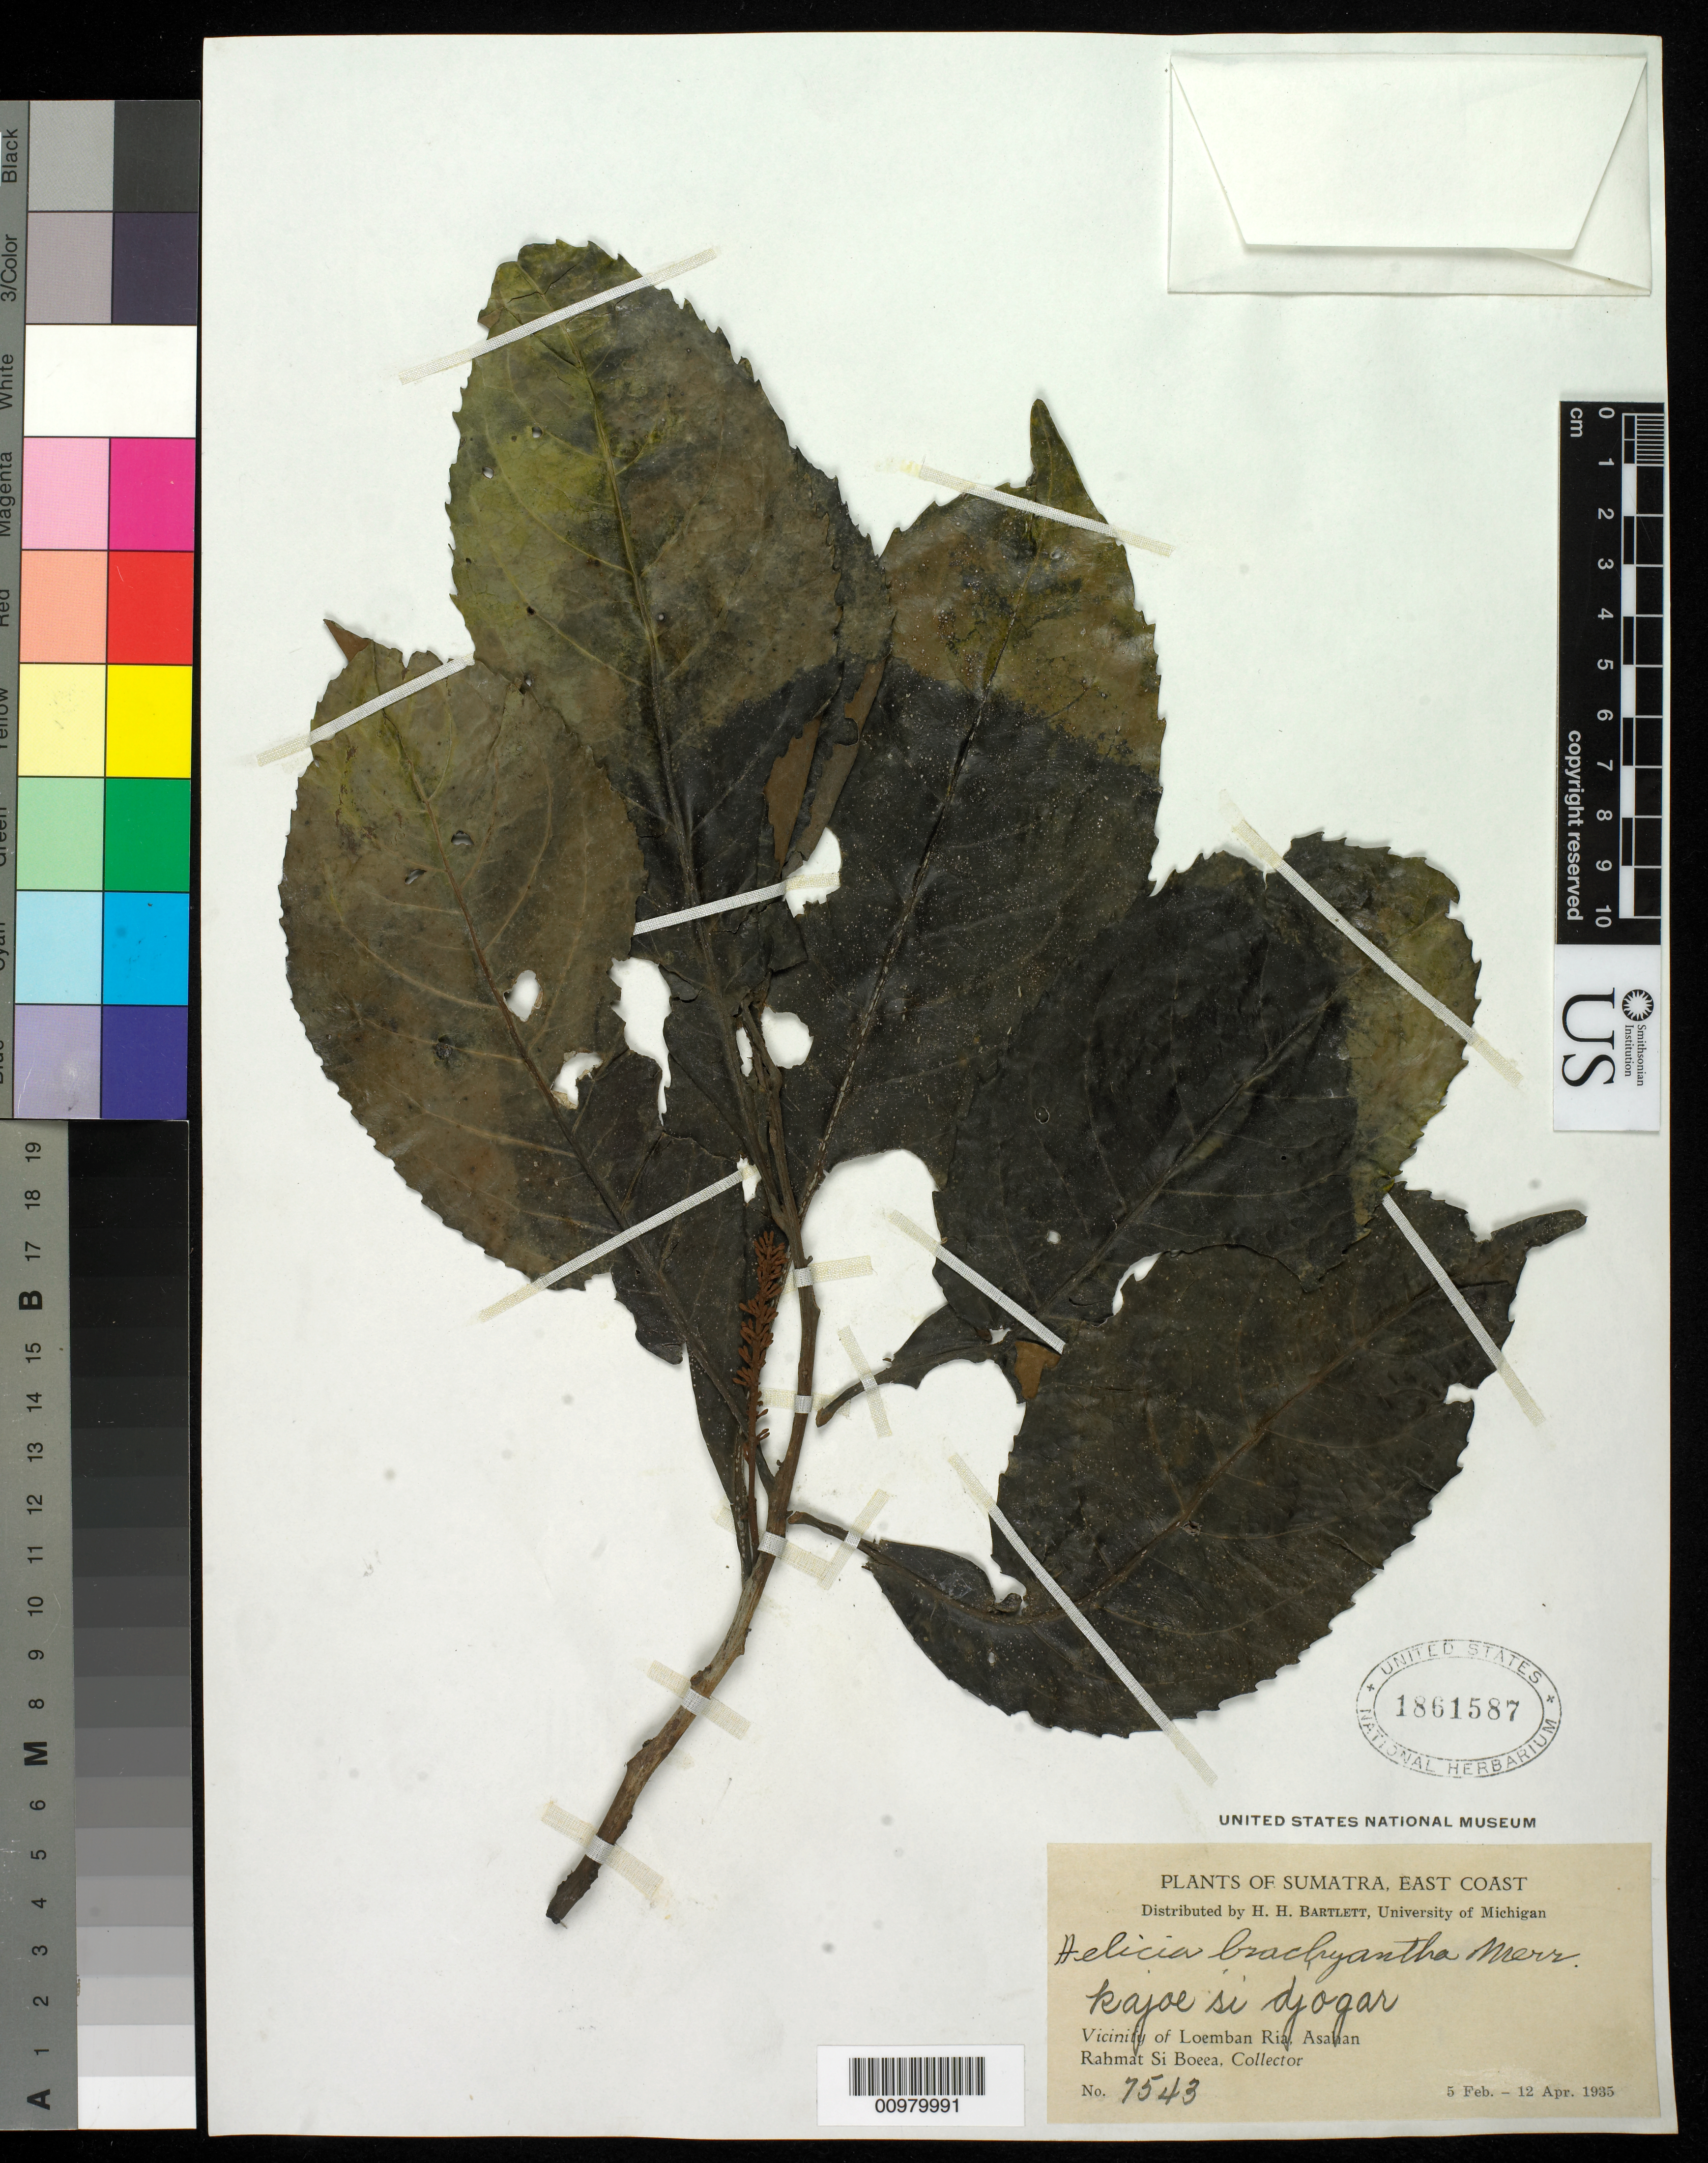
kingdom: Plantae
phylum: Tracheophyta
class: Magnoliopsida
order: Proteales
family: Proteaceae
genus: Helicia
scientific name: Helicia brachyantha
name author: Merr.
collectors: Rahmat Si Boeea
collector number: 7543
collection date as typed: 05 Feb 1935 to 12 Apr 1935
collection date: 1935-02-05/1935-04-12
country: Indonesia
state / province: Sumatra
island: Sumatra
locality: Vicinity of Loemban Ria, Asahan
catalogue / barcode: US 1861587